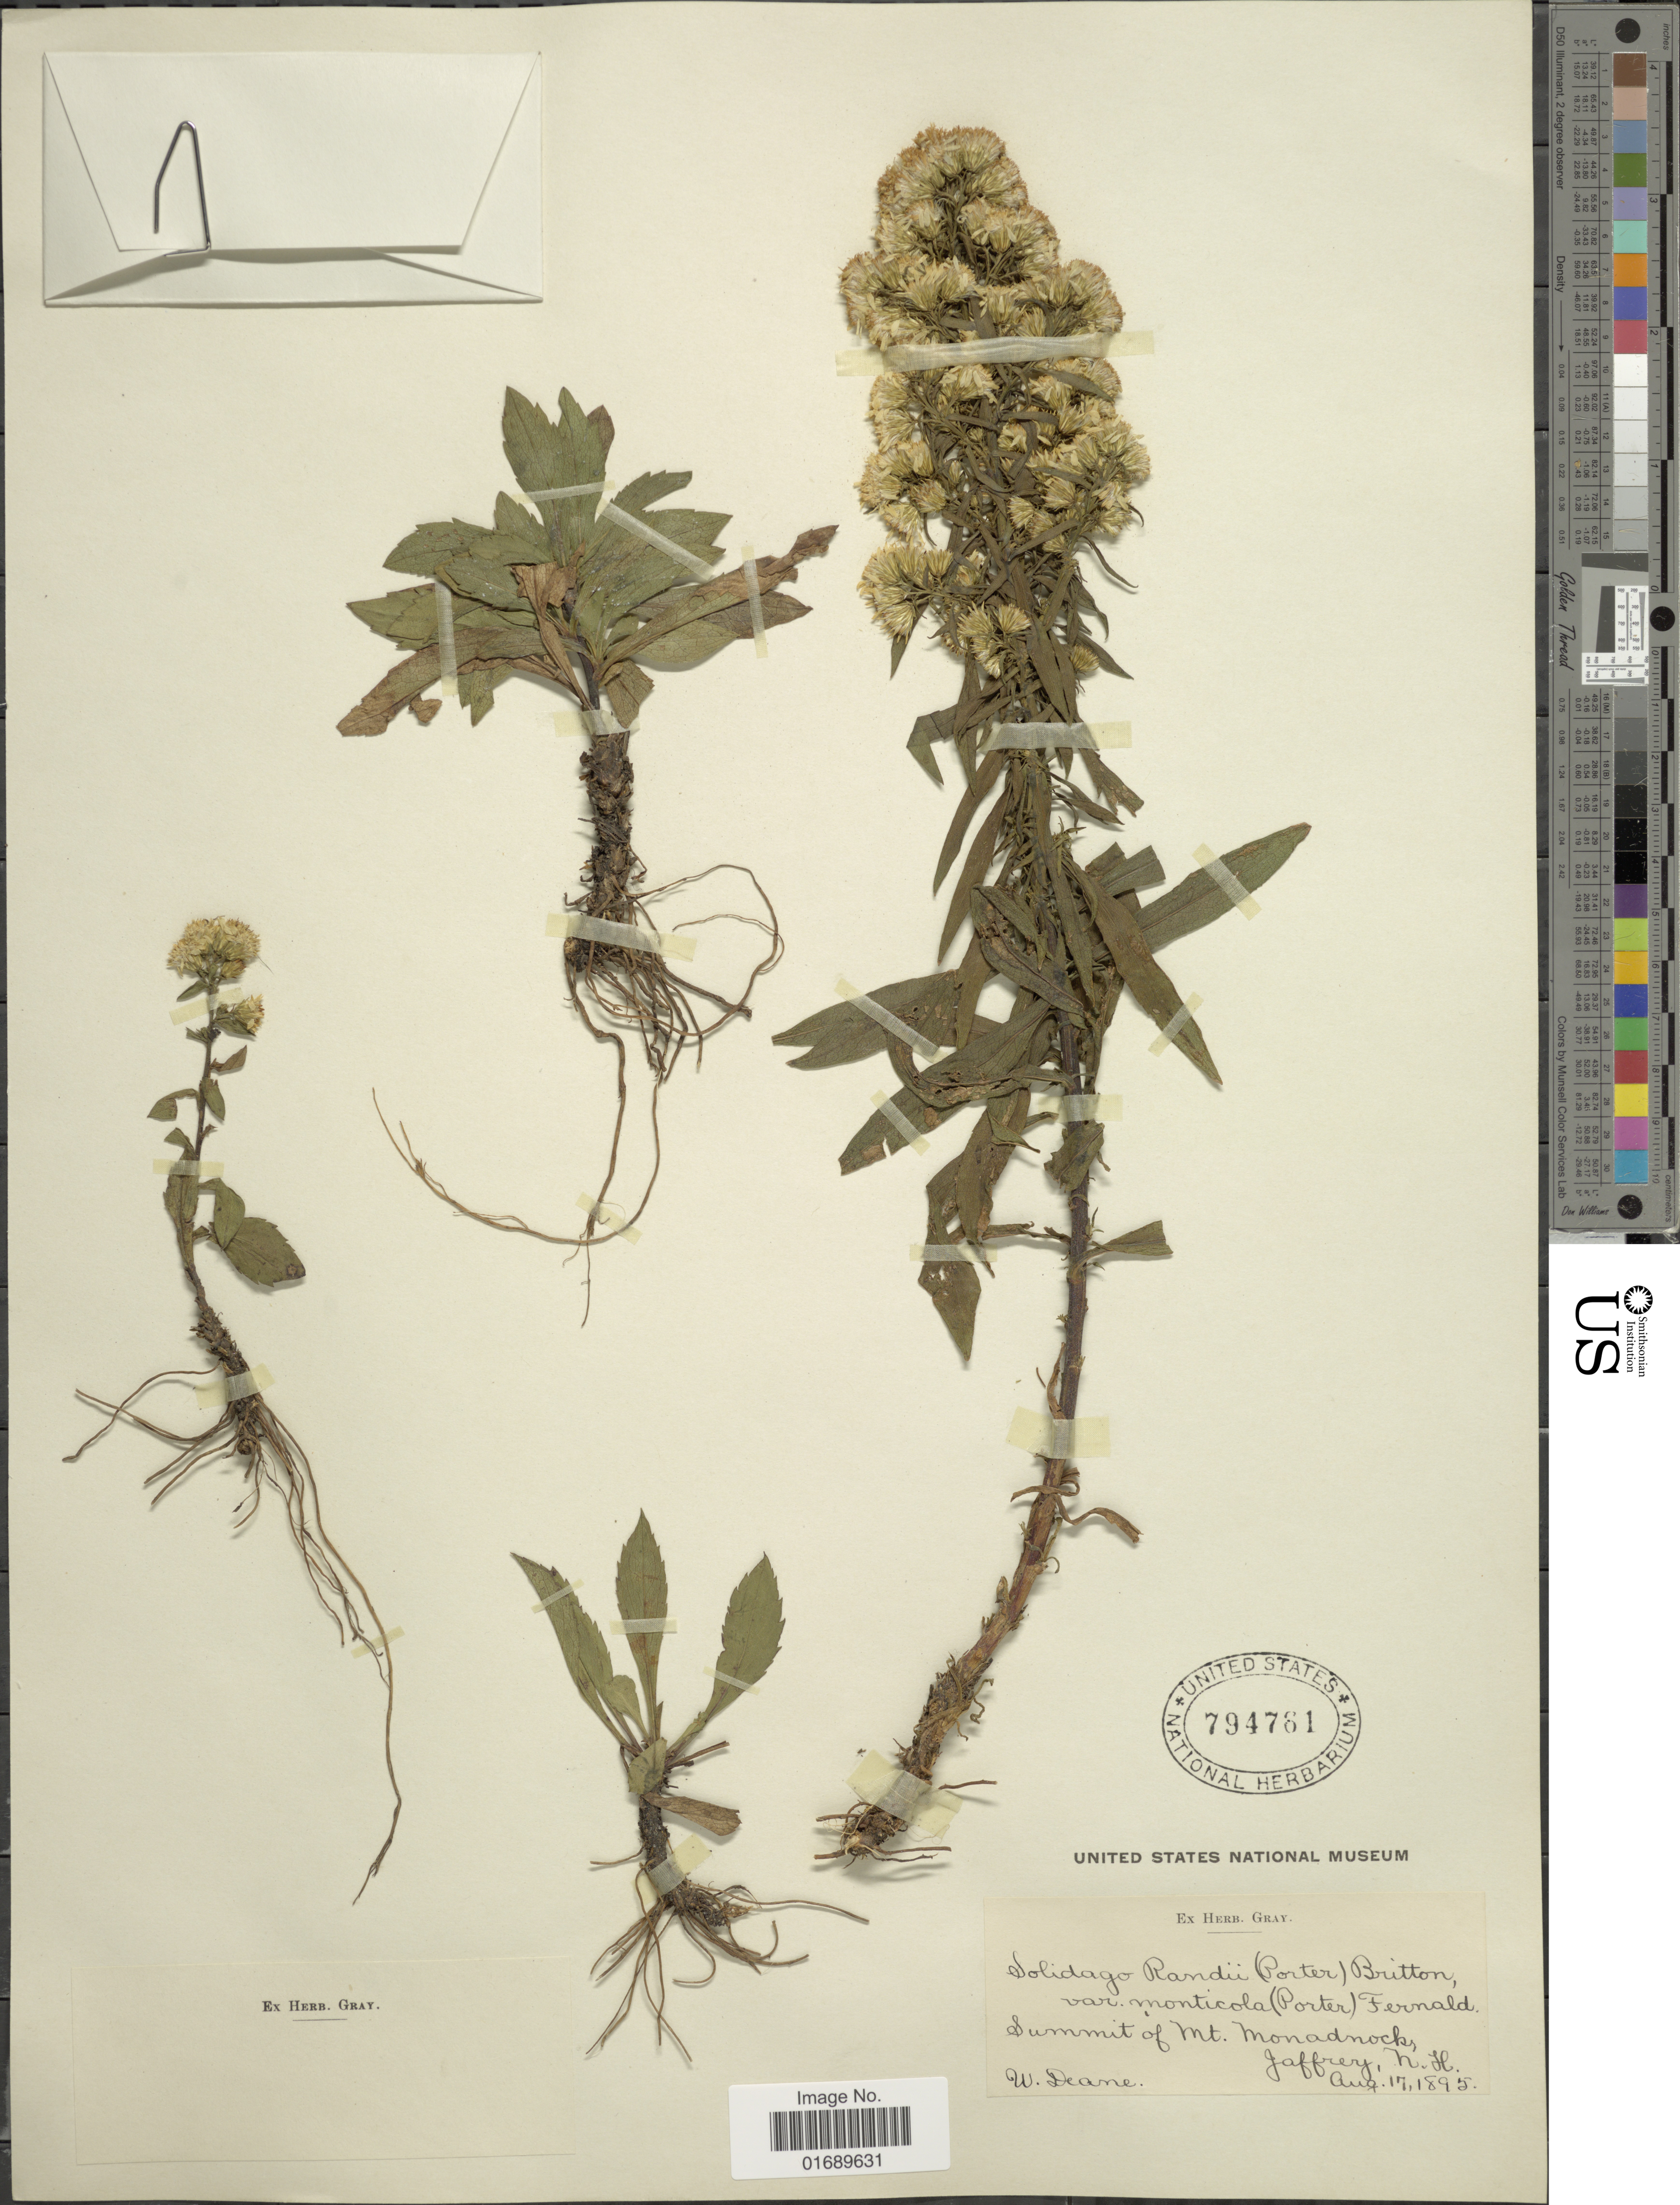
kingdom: Plantae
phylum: Tracheophyta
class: Magnoliopsida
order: Asterales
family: Asteraceae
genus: Solidago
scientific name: Solidago puberula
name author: Nutt.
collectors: W. Deane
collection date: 1895-08-17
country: United States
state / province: New Hampshire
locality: Summit of Mt Monadnocks, Jaffrey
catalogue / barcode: US 794761